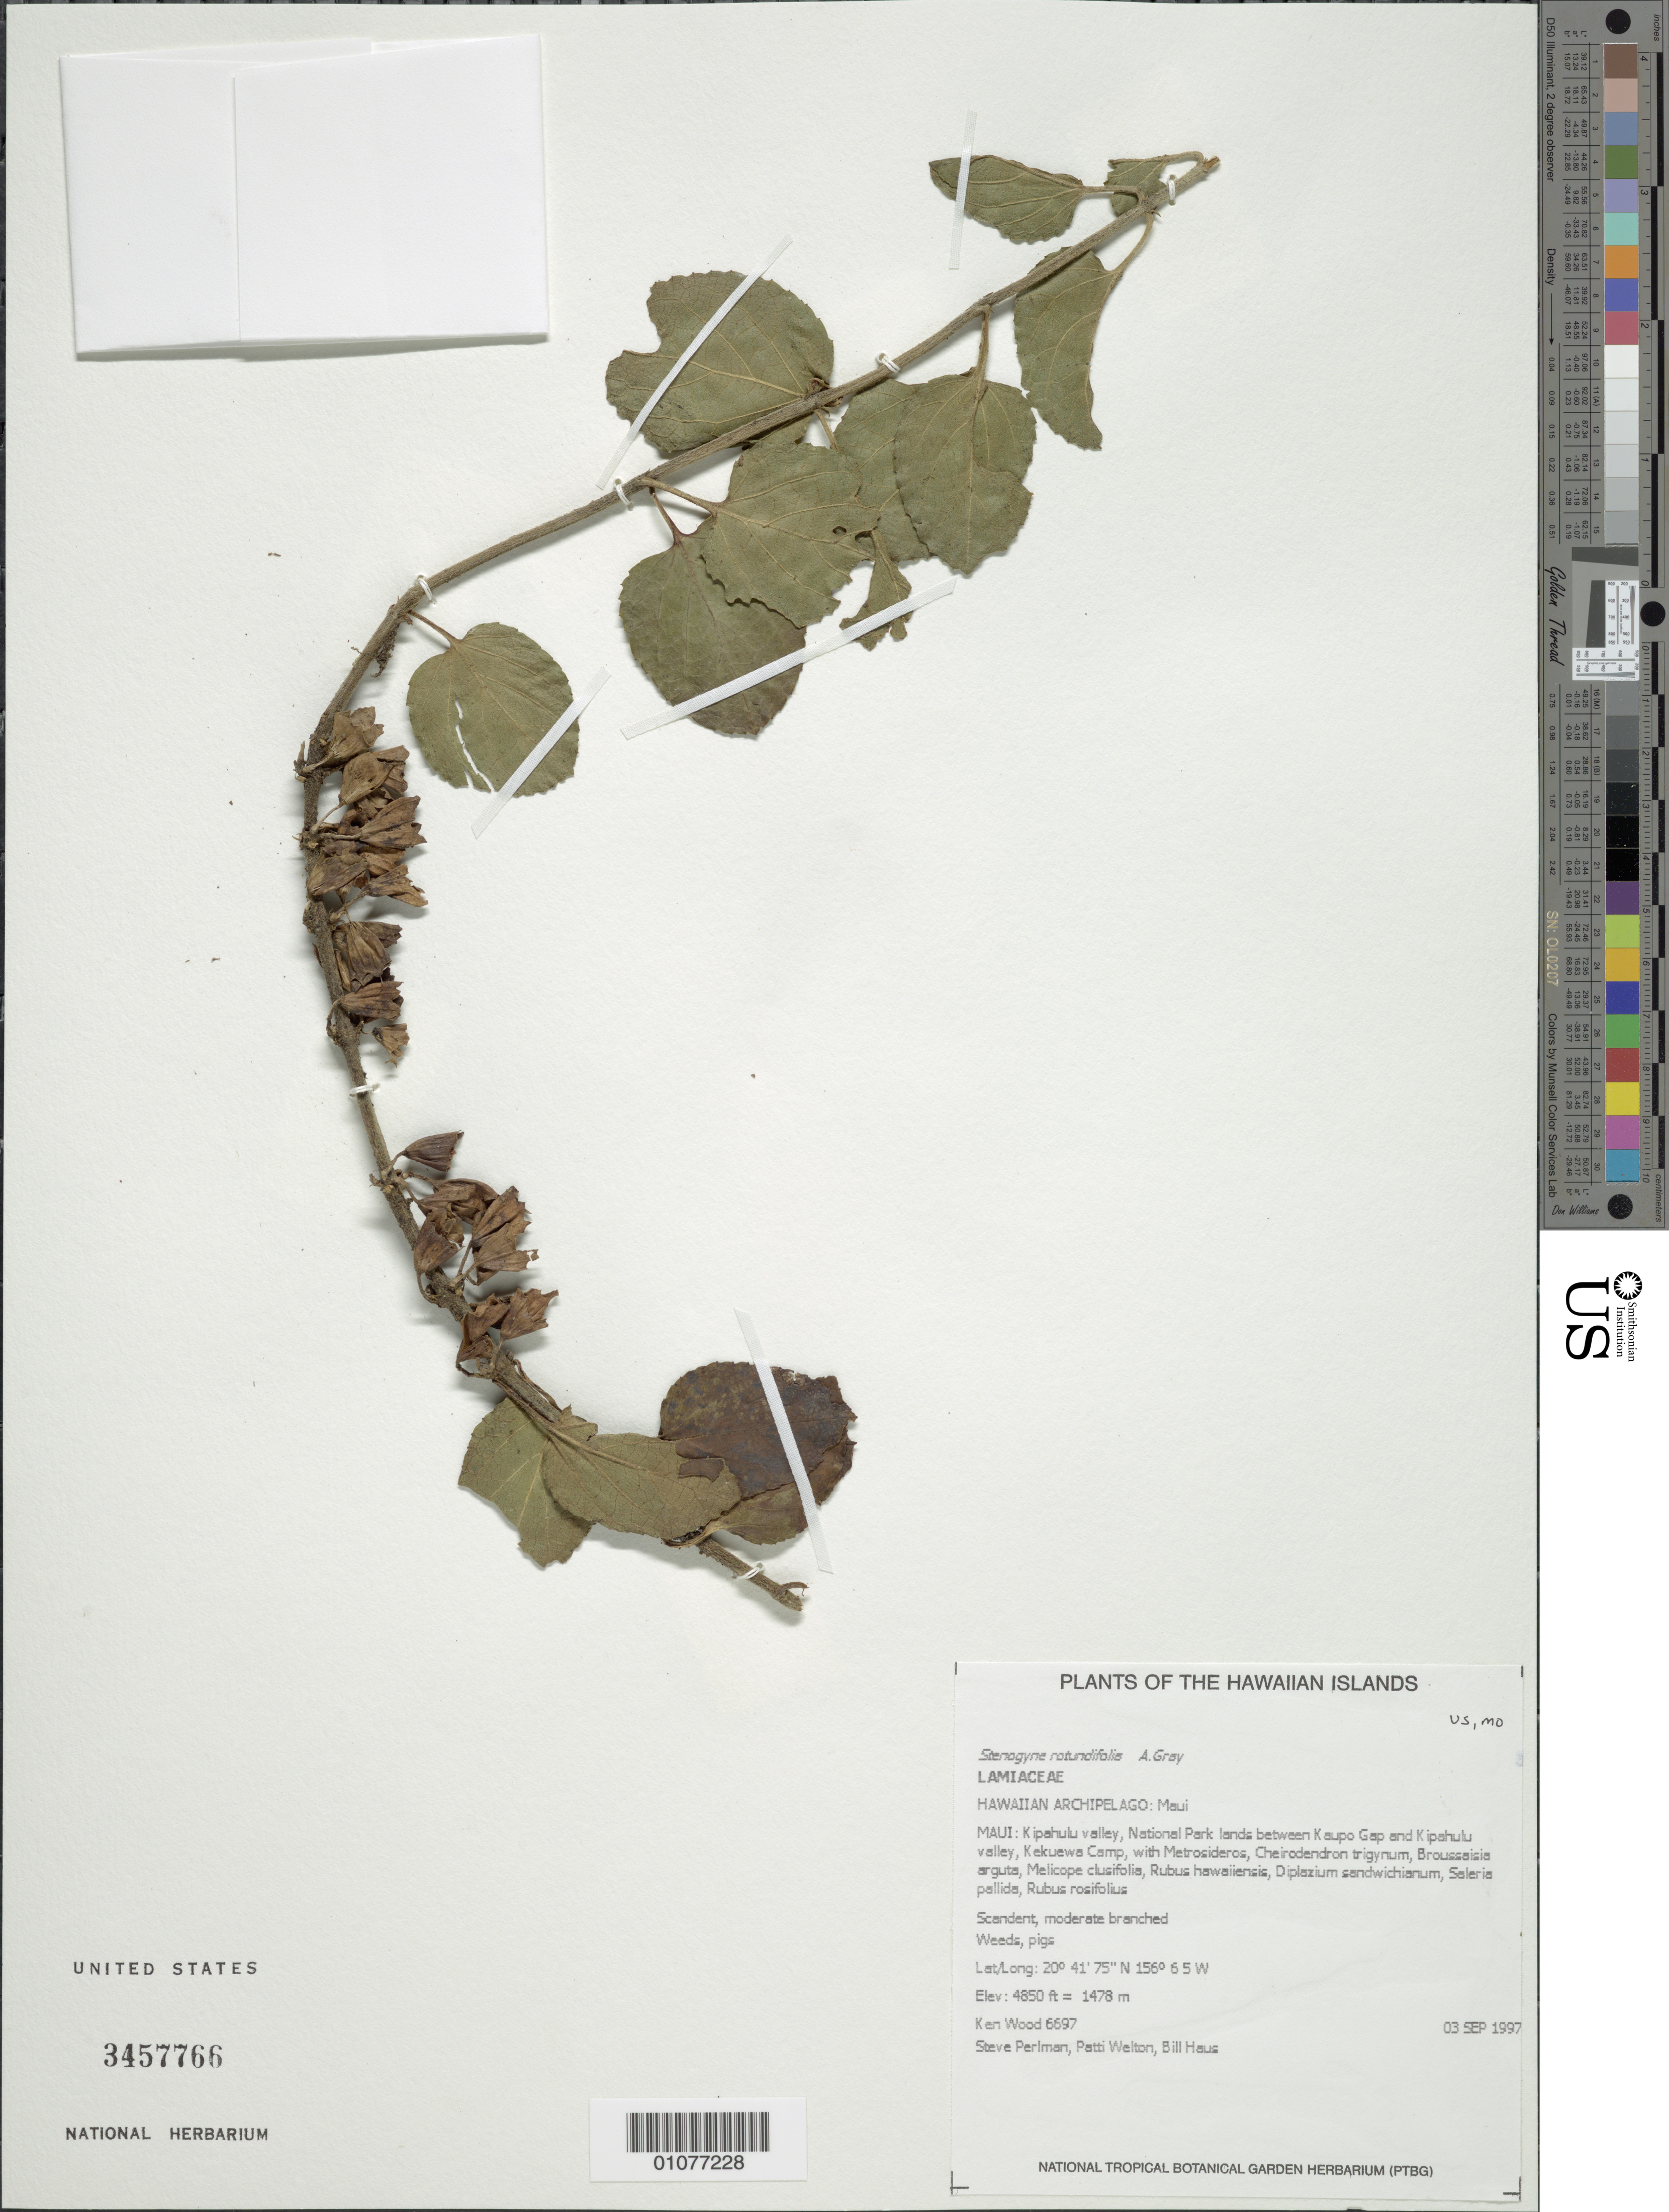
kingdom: Plantae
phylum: Tracheophyta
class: Magnoliopsida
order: Lamiales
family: Lamiaceae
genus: Stenogyne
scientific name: Stenogyne rotundifolia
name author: A. Gray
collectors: K. R. Wood, S. P. Perlman, P. Welton & B. Haus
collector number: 6697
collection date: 1997-09-03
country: United States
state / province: Hawaii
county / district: Maui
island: Maui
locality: Kipahulu valley, National Park lands between Kaupo Gap and Kipahulu valley, Kekuewa Camp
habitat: weeds, pigs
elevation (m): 1478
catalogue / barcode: US 3457766